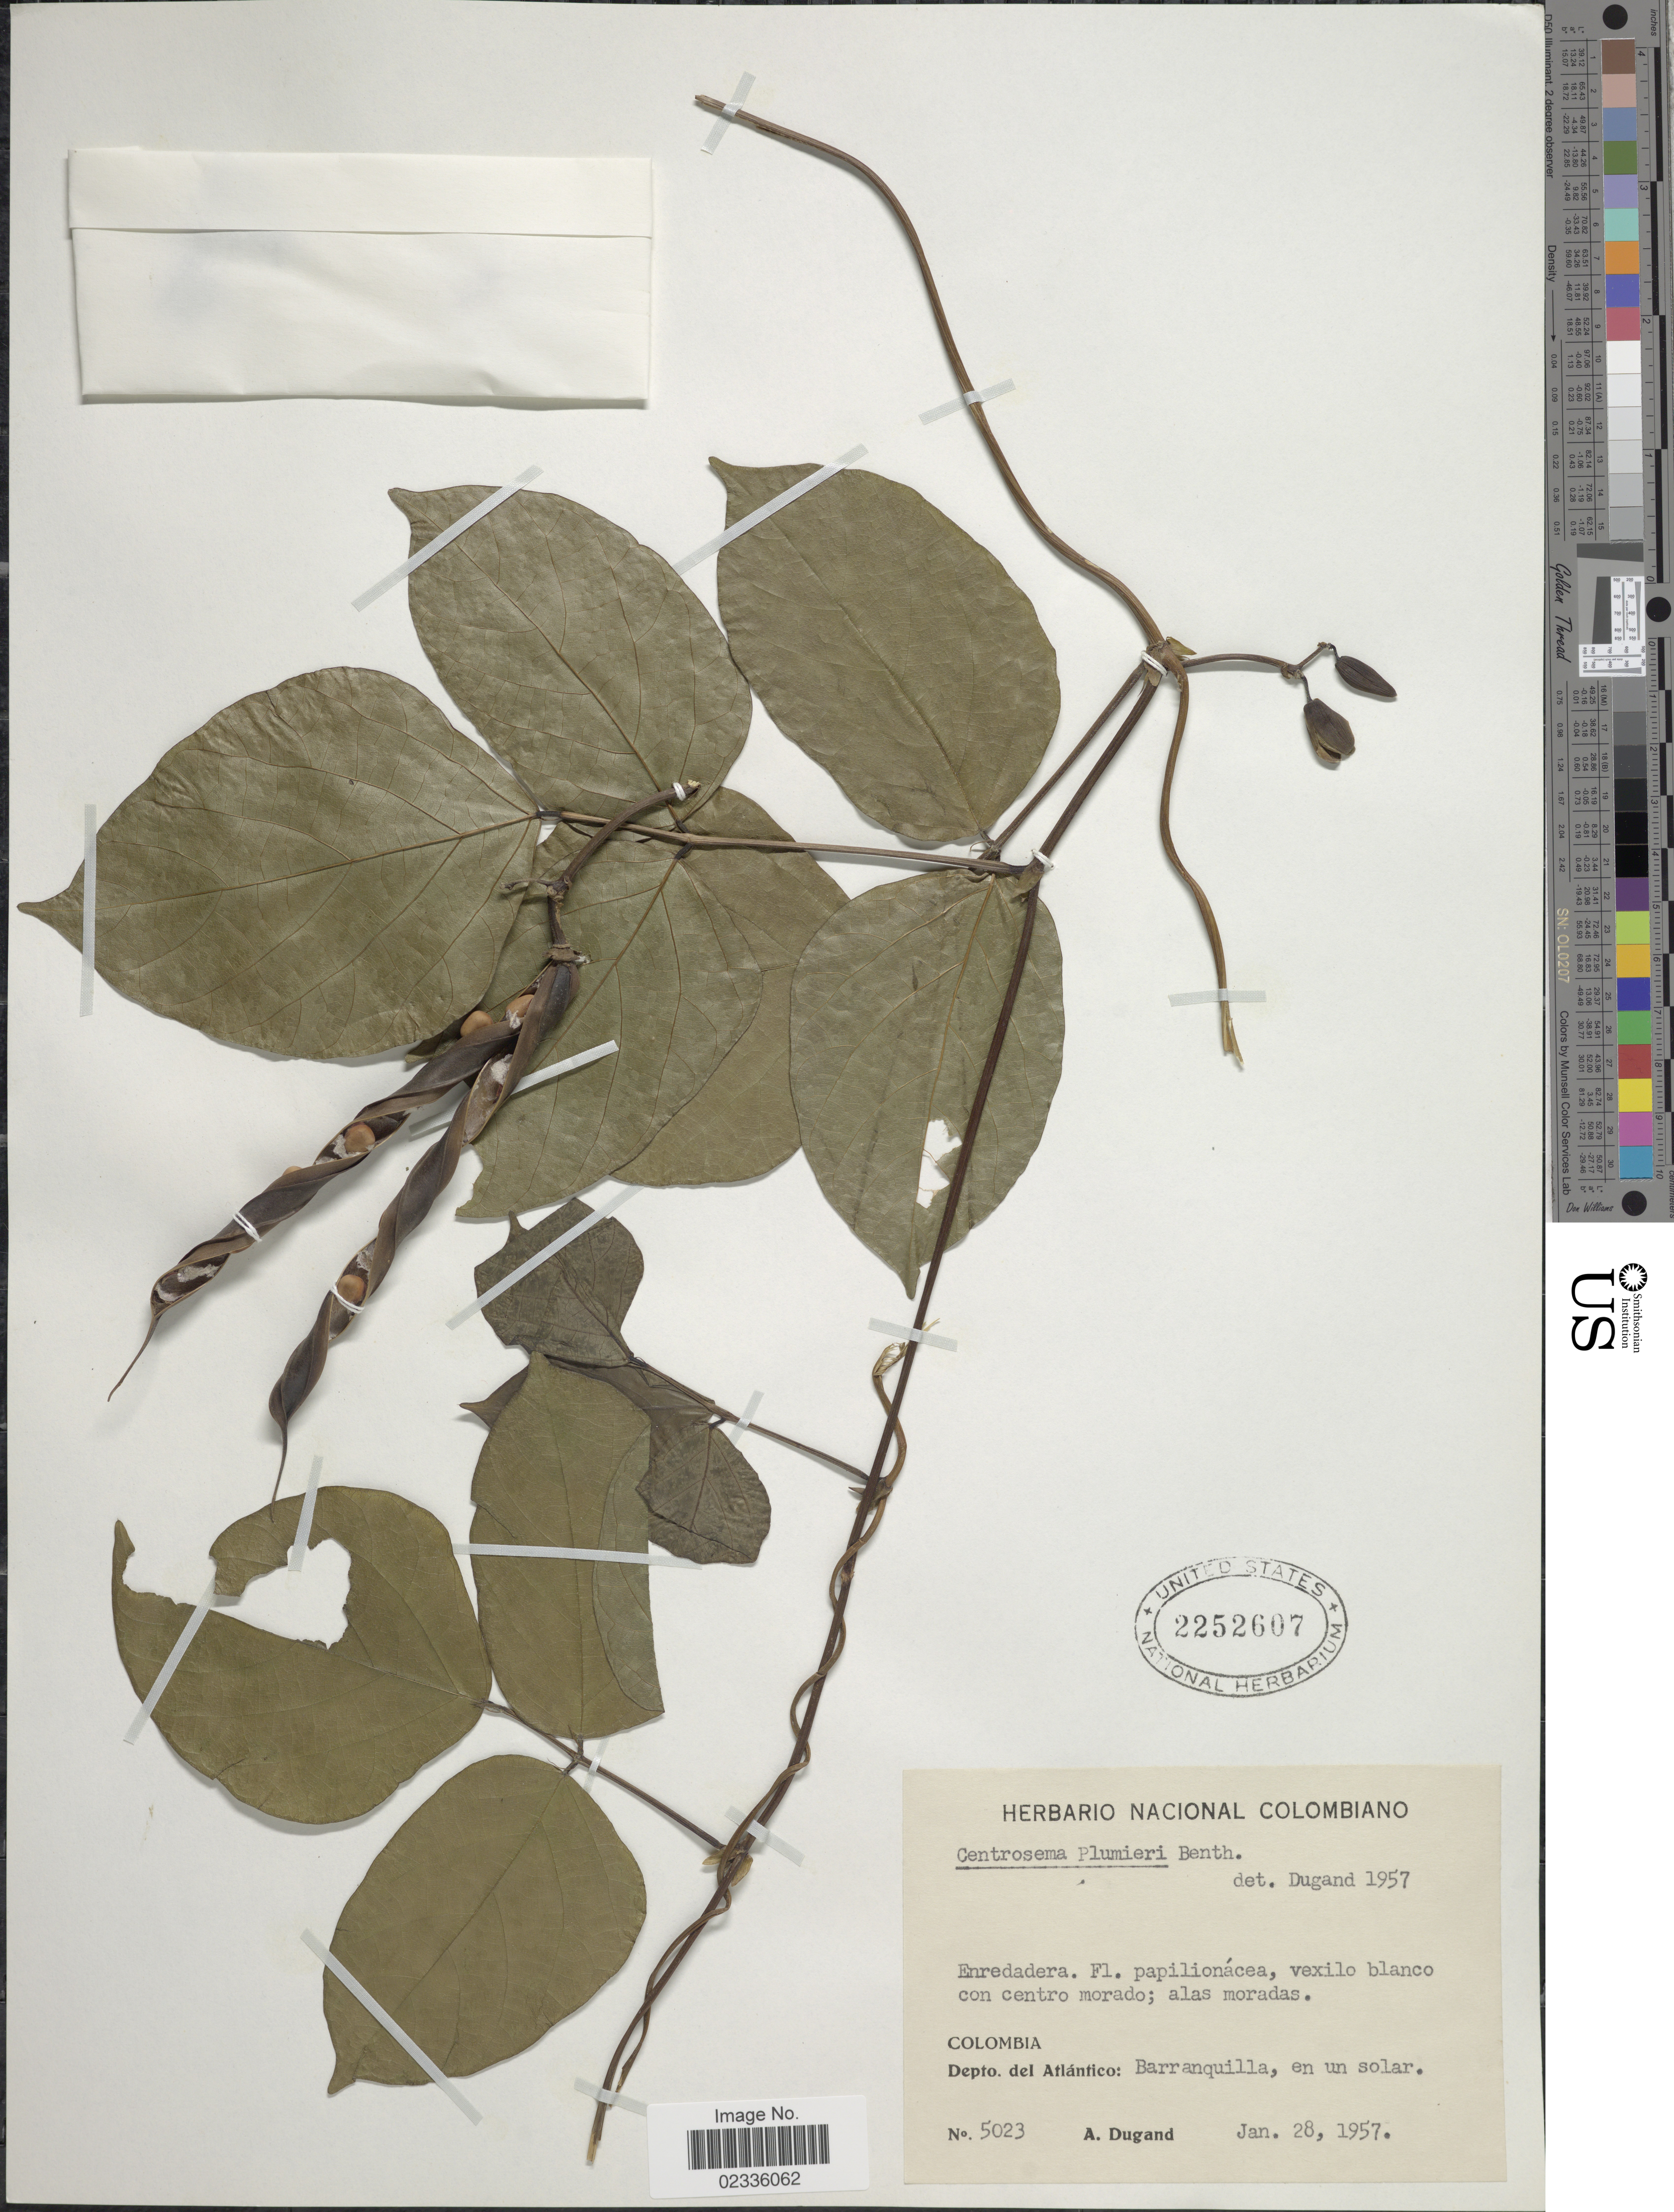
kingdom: Plantae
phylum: Tracheophyta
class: Magnoliopsida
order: Fabales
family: Fabaceae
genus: Centrosema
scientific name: Centrosema plumieri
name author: (Turpin ex Pers.) Benth.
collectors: A. Dugand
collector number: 5023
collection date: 1957-01-28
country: Colombia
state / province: Atlántico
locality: Enredadera. Colombia. Depto. del Atlantico: Barranquilla, en un solar.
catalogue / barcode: US 2252607